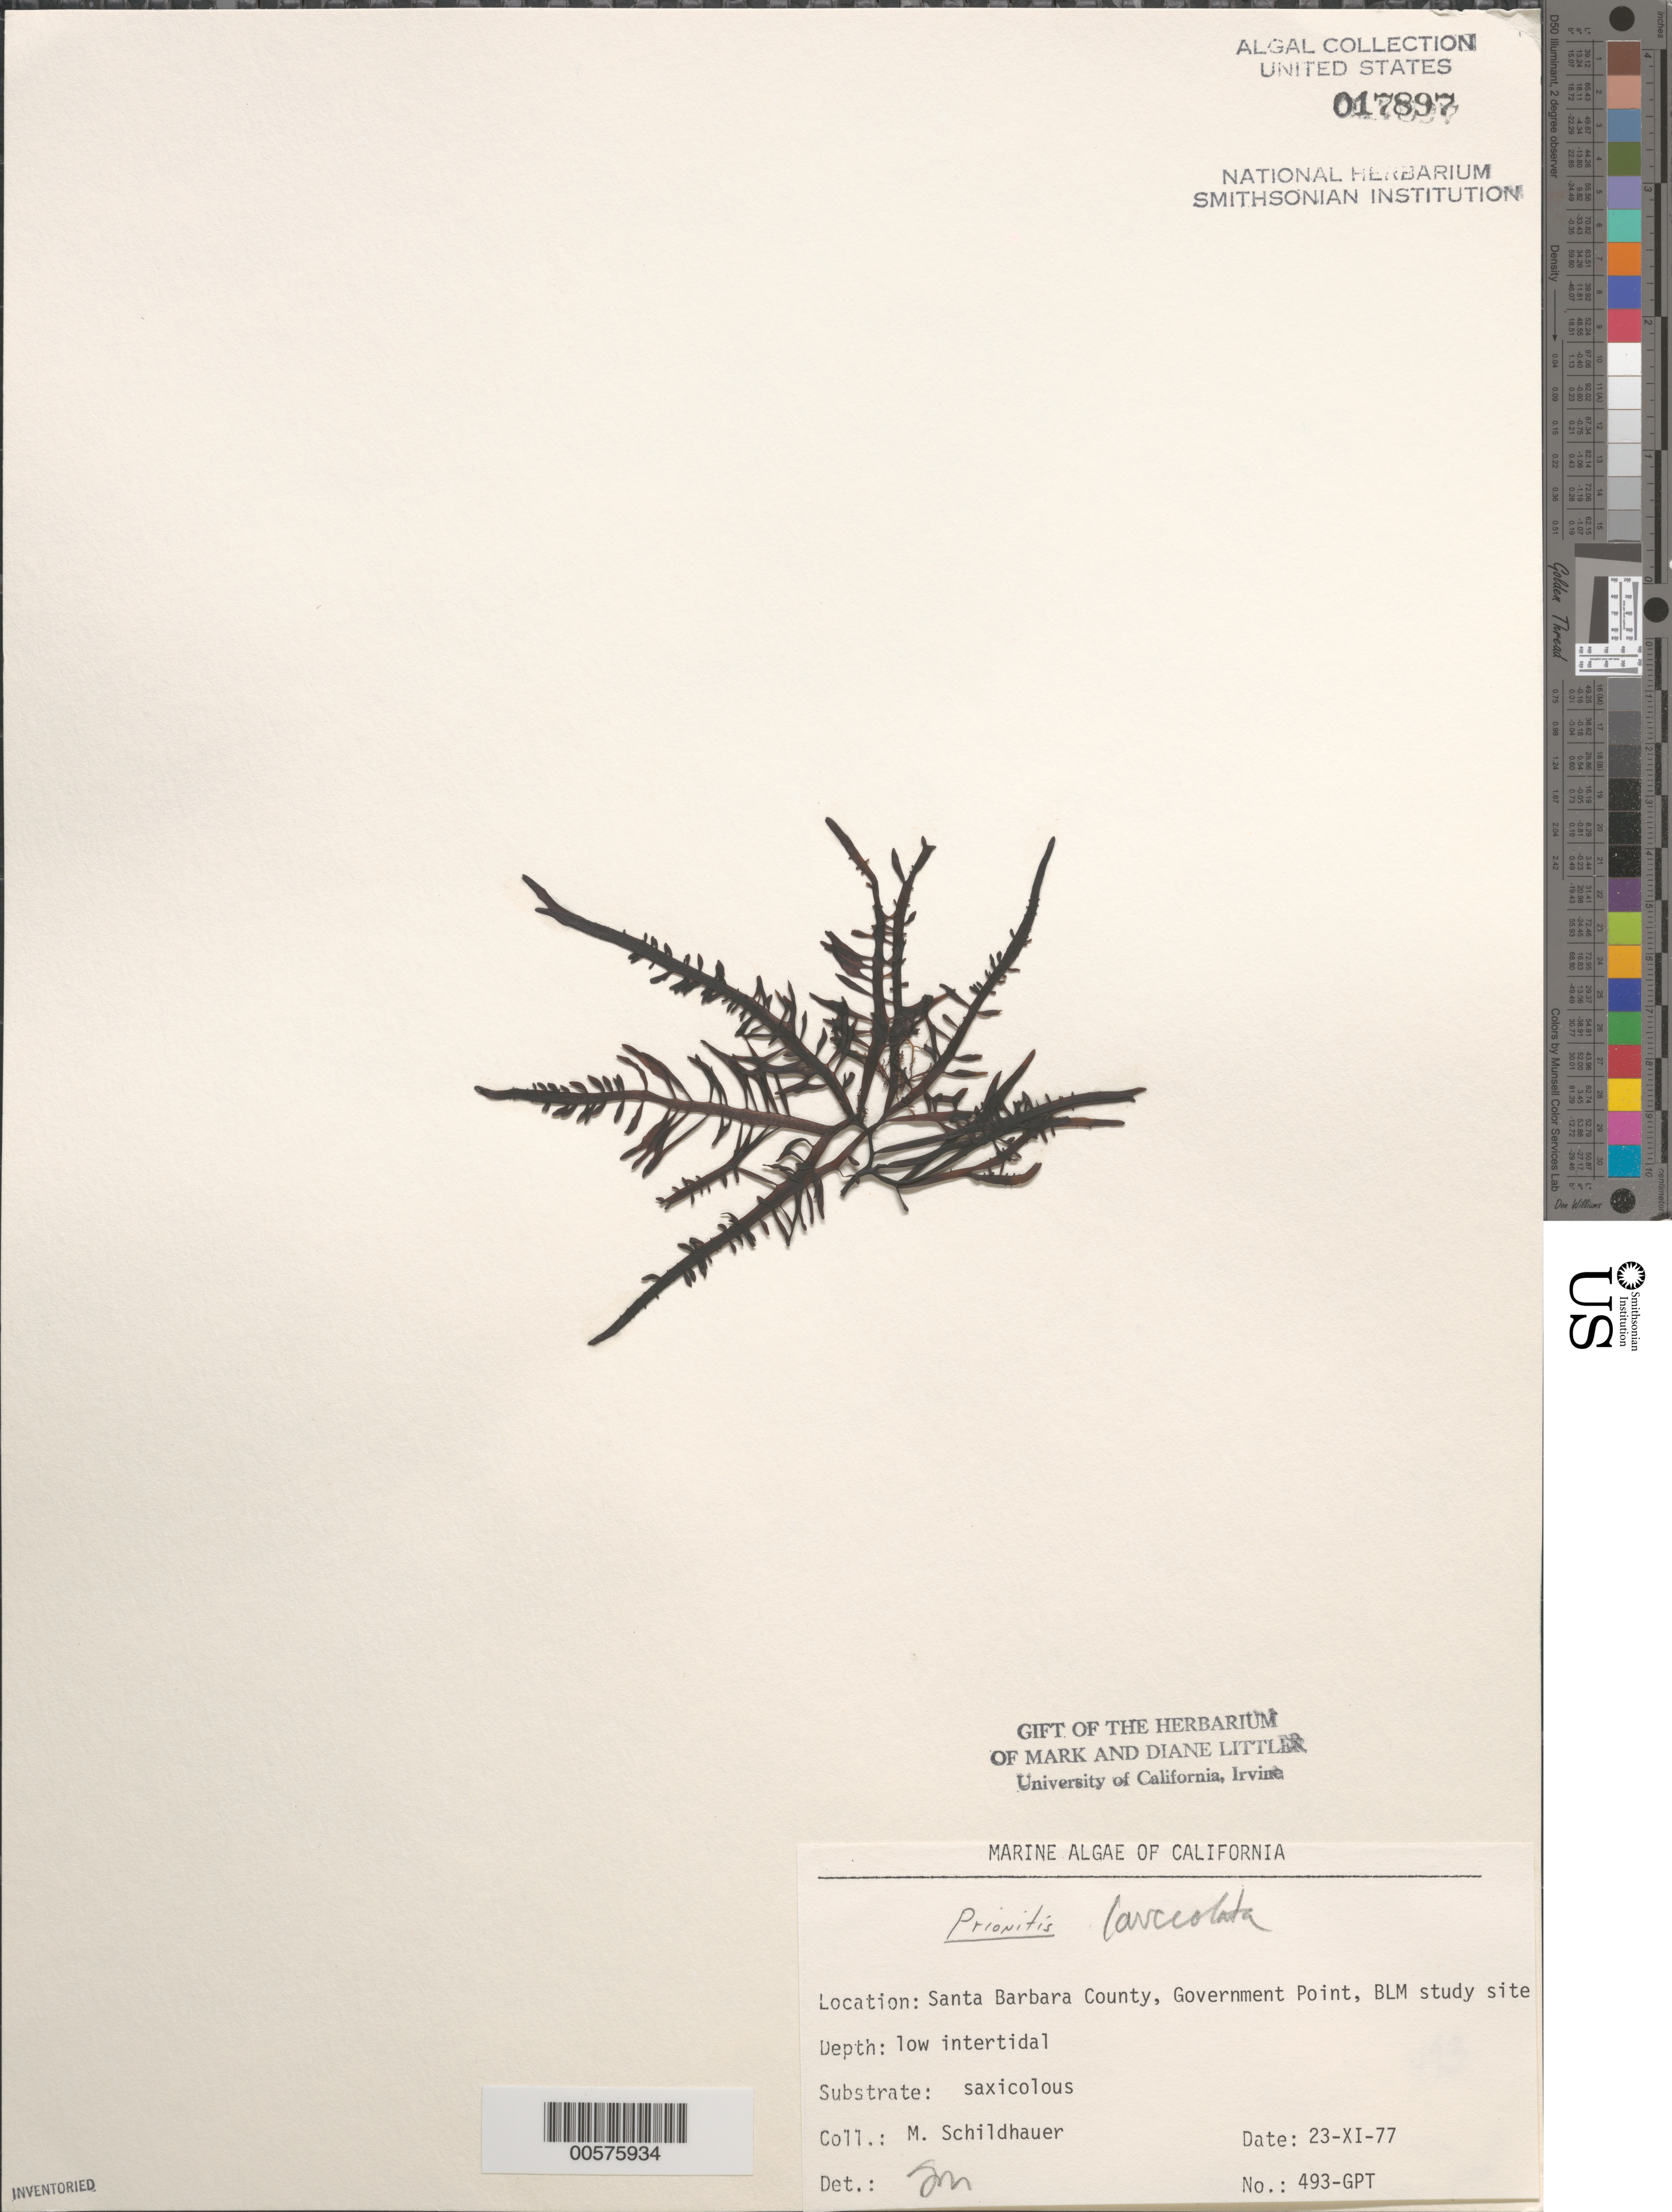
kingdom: Plantae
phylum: Rhodophyta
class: Florideophyceae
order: Cryptonemiales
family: Cryptonemiaceae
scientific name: Prionitis lanceolata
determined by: Murray, S. N.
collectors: M. Schildhauer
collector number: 493-gpt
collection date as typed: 23 Nov 1977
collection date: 1977-11-23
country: United States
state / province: California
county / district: Santa Barbara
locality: Government Point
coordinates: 34 26'31"N, 120 24'06"W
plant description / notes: BLM-SOCALBIGHT Rocky Intertidal Survey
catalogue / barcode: US 17897